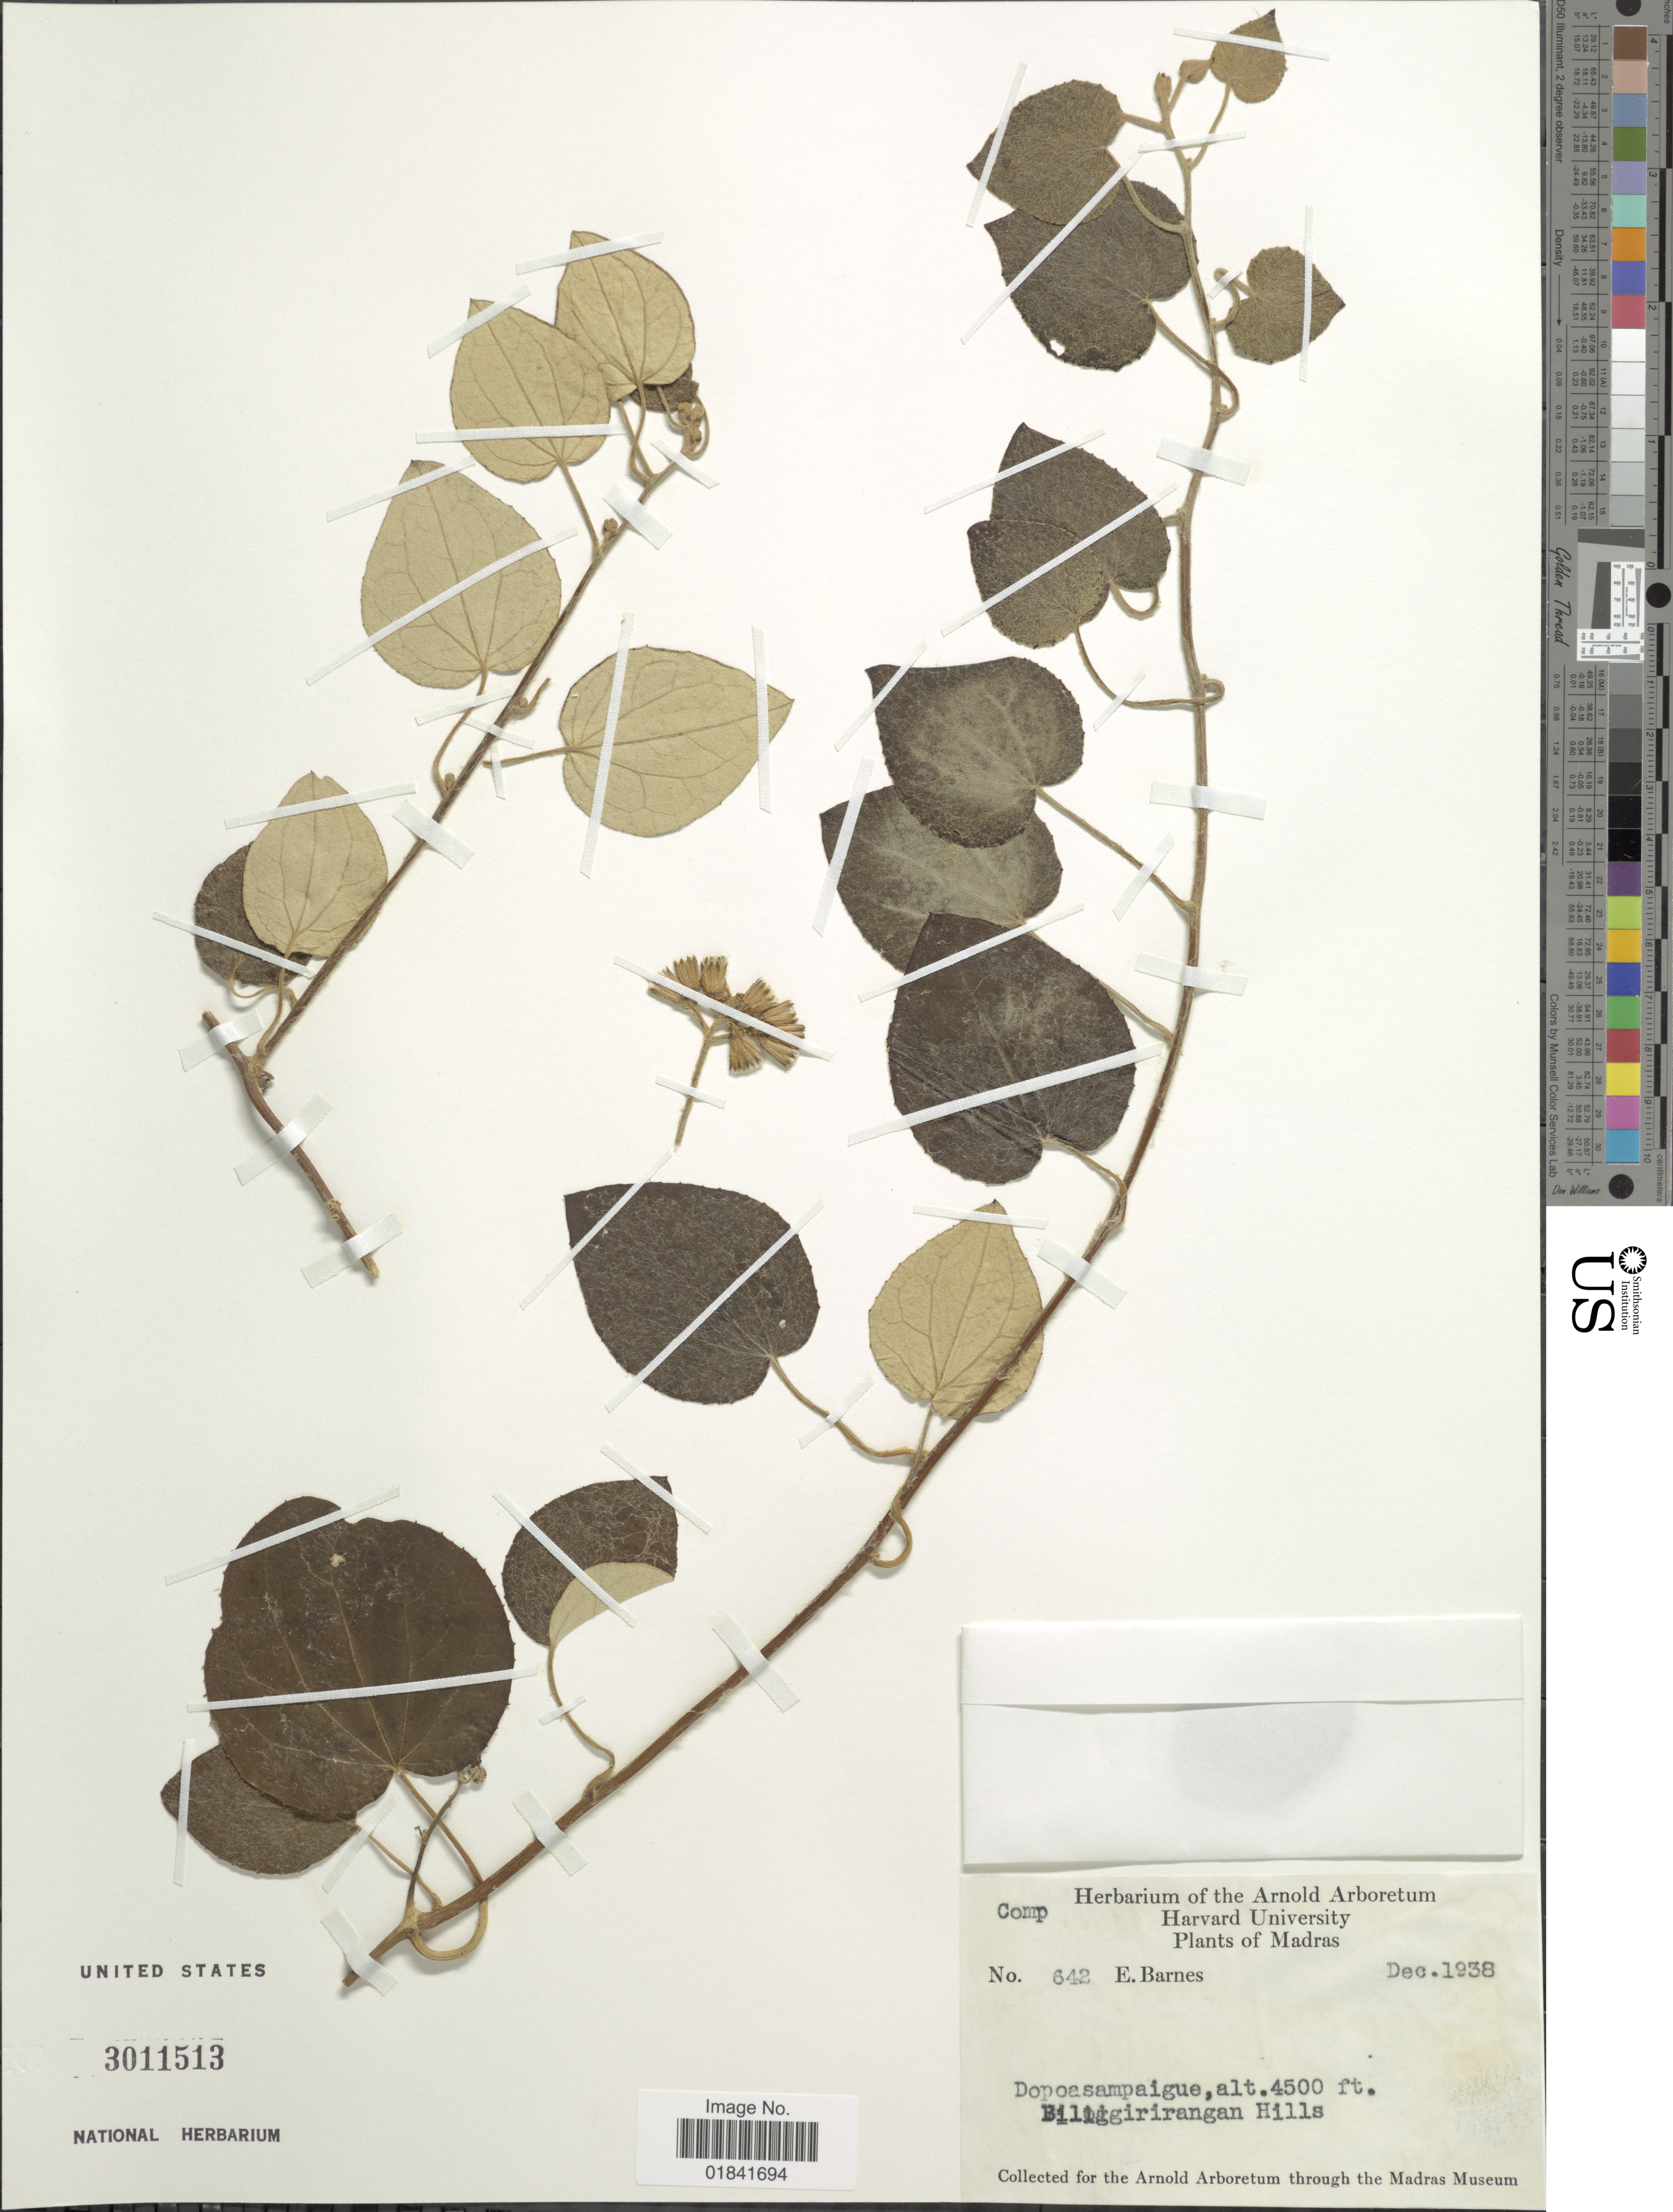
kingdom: Plantae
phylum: Tracheophyta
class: Magnoliopsida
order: Asterales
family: Asteraceae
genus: Senecio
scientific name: Senecio sp.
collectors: E. Barnes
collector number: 642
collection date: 1938-12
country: India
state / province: Karnataka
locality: Madras, Dopoasampaigue, Biligirirangan Hills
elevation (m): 1372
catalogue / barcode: US 3011513